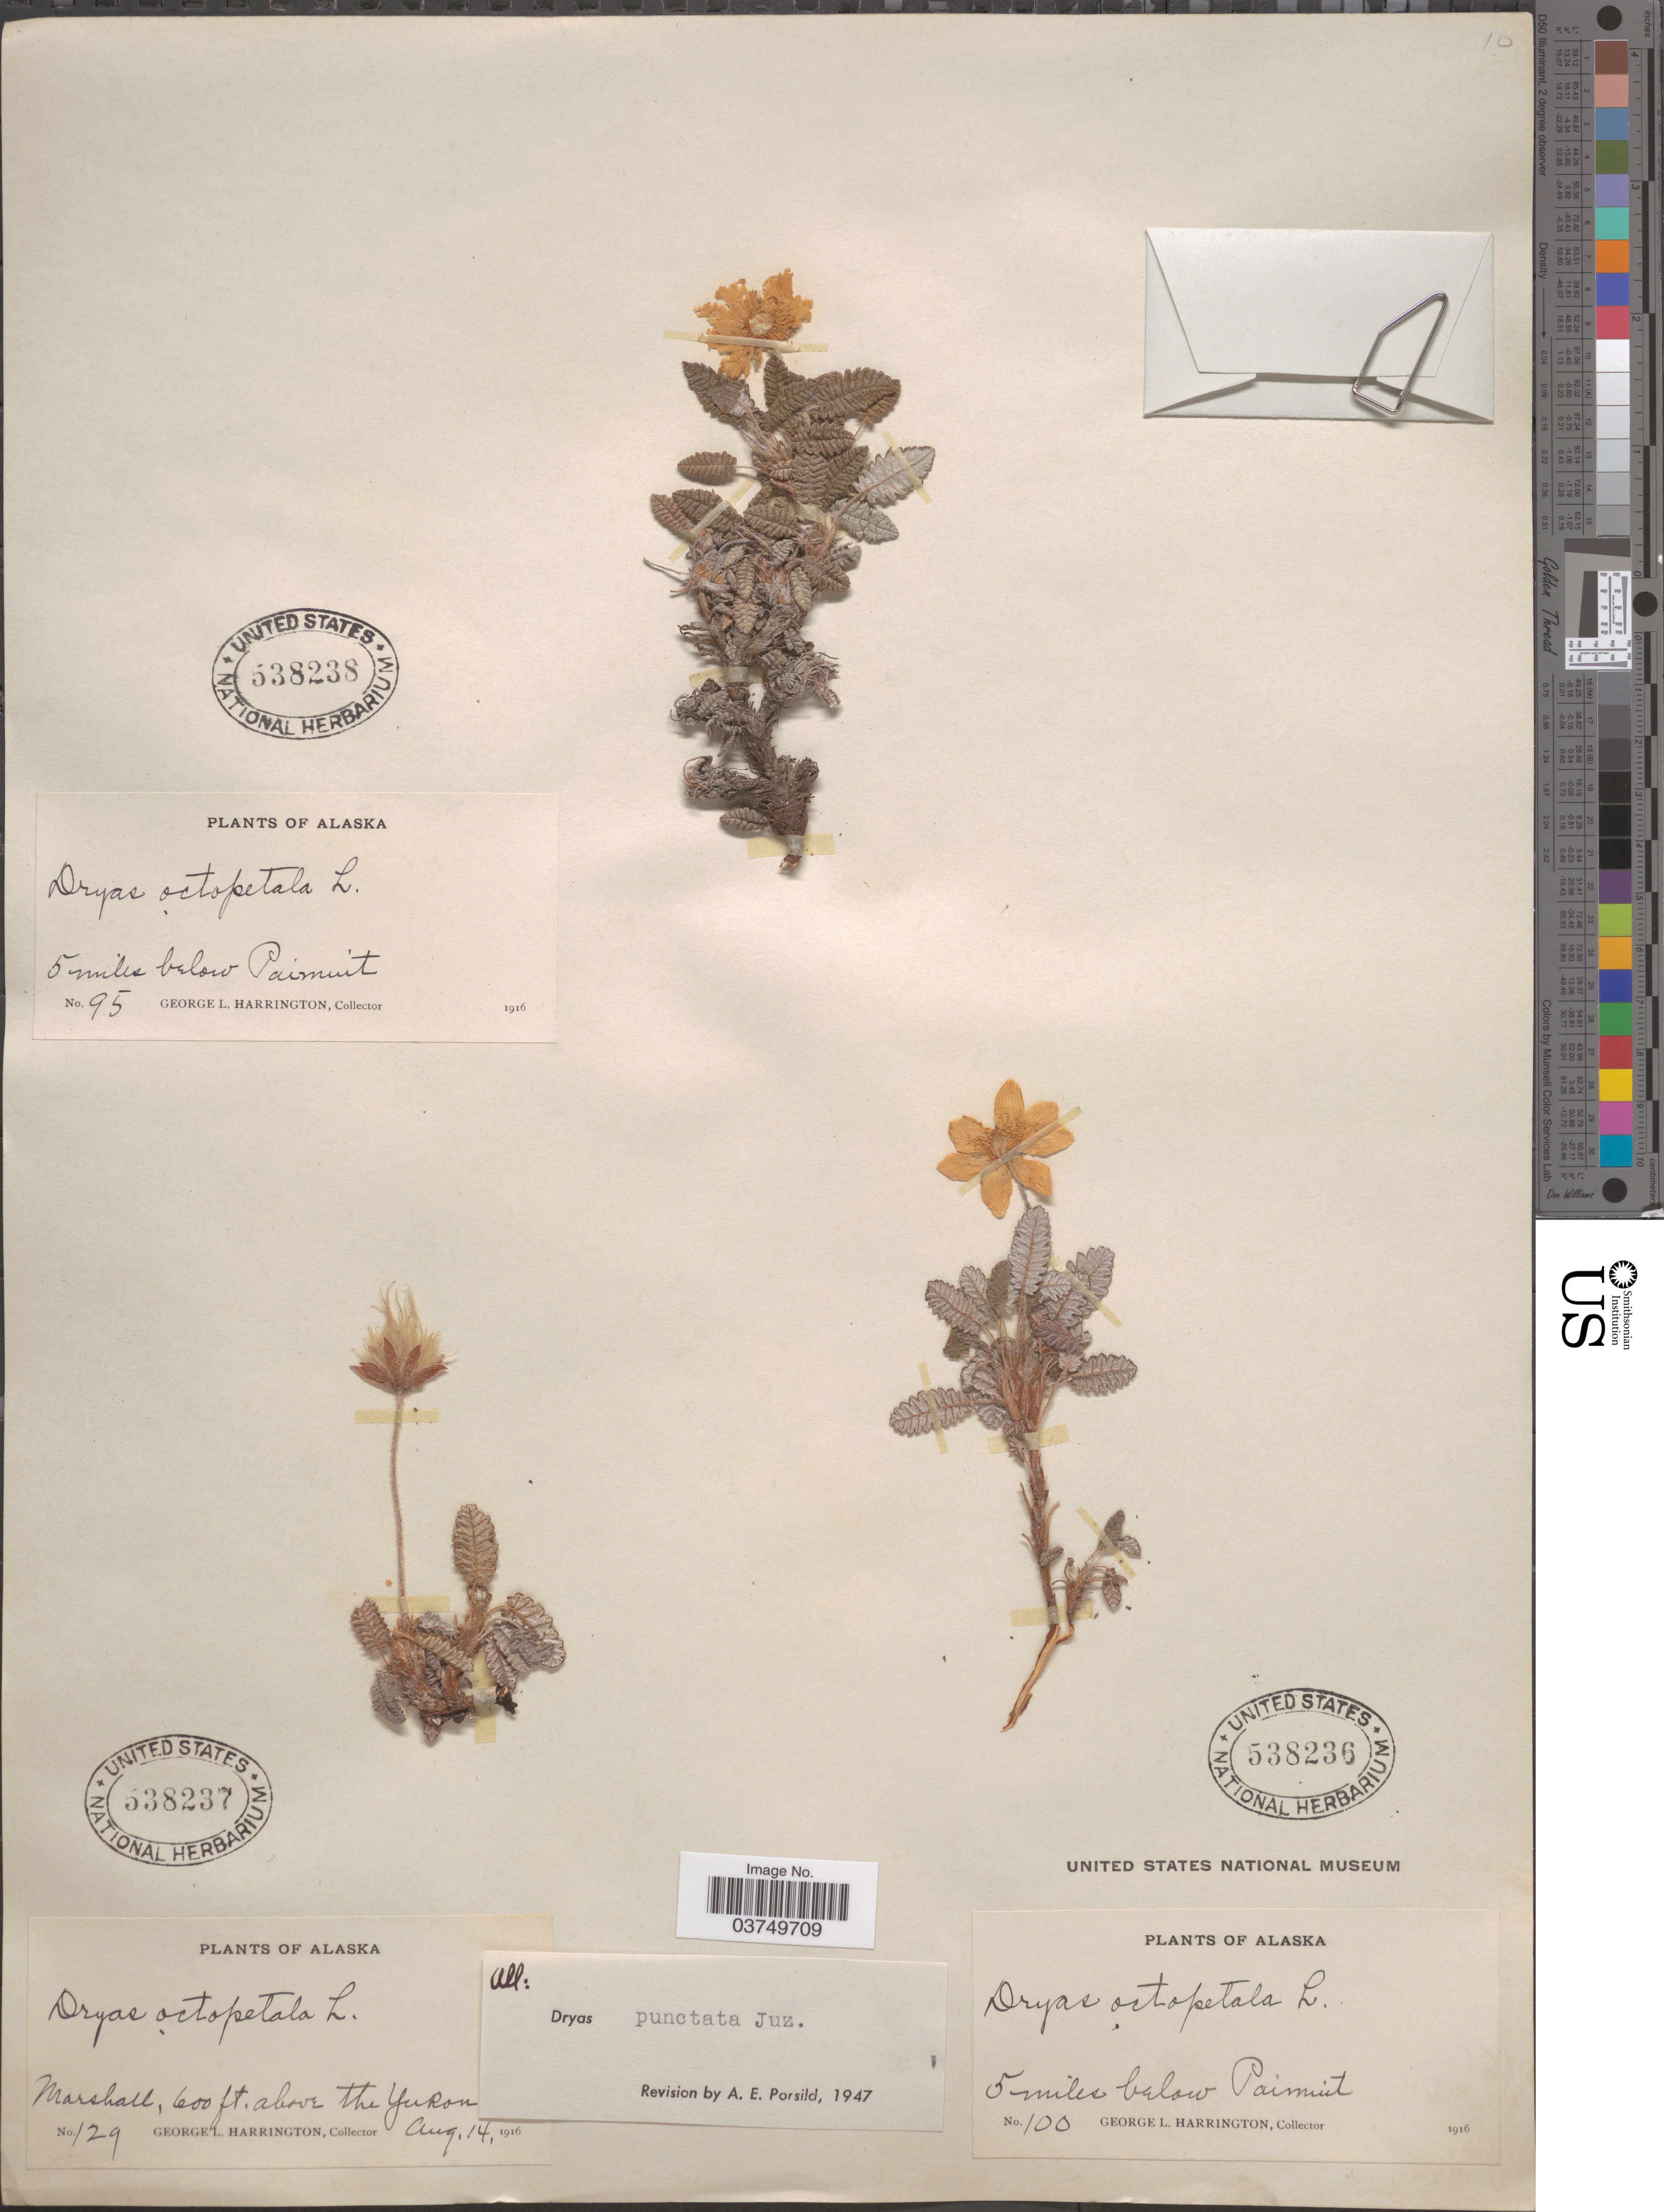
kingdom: Plantae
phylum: Tracheophyta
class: Magnoliopsida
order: Rosales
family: Rosaceae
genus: Dryas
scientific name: Dryas punctata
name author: Juz.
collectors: G. Harrington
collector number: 129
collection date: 1916-08-14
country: United States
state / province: Alaska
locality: Marshall, above the Yukon.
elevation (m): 183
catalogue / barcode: US 538237-2